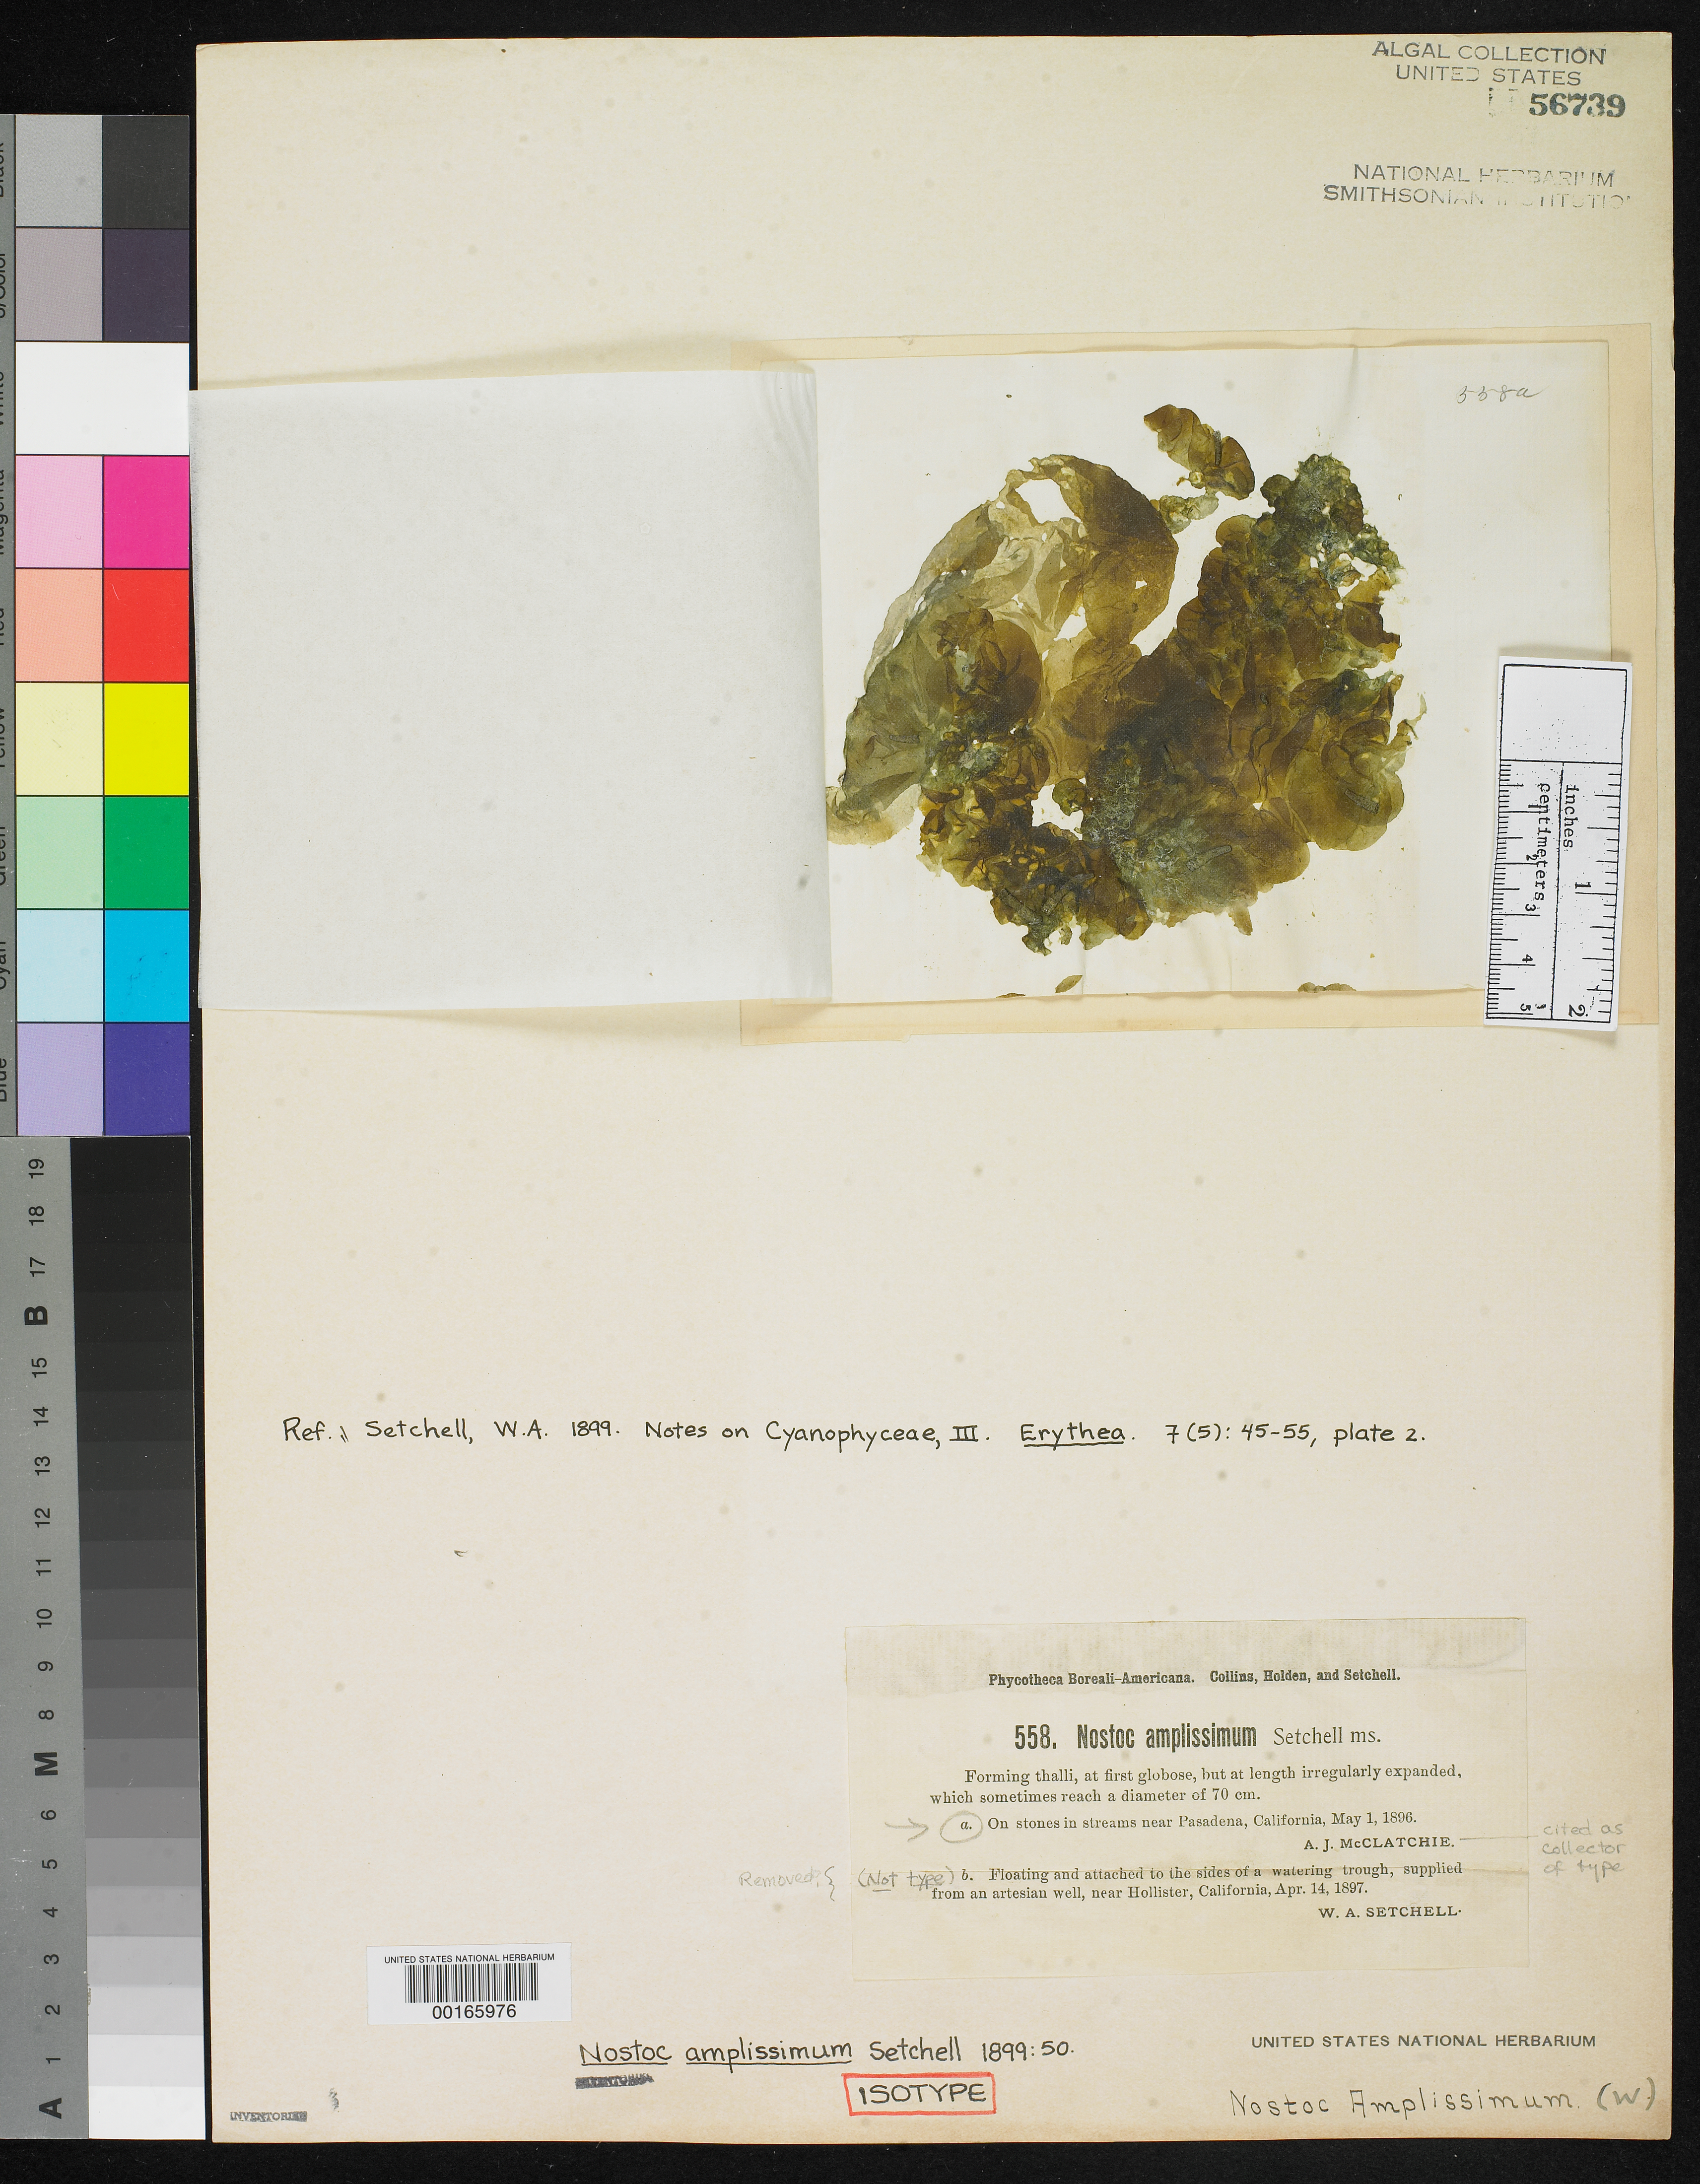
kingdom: Bacteria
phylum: Cyanobacteria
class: Cyanobacteriia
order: Cyanobacteriales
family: Nostocaceae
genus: Nostoc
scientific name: Nostoc amplissimum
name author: Setch.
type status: Isotype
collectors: A. J. McClatchie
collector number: PB-A 558A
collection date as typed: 01 May 1896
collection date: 1896-05-01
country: United States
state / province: California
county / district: Los Angeles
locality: Near Pasadena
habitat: On stones in streams.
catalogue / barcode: US 56739